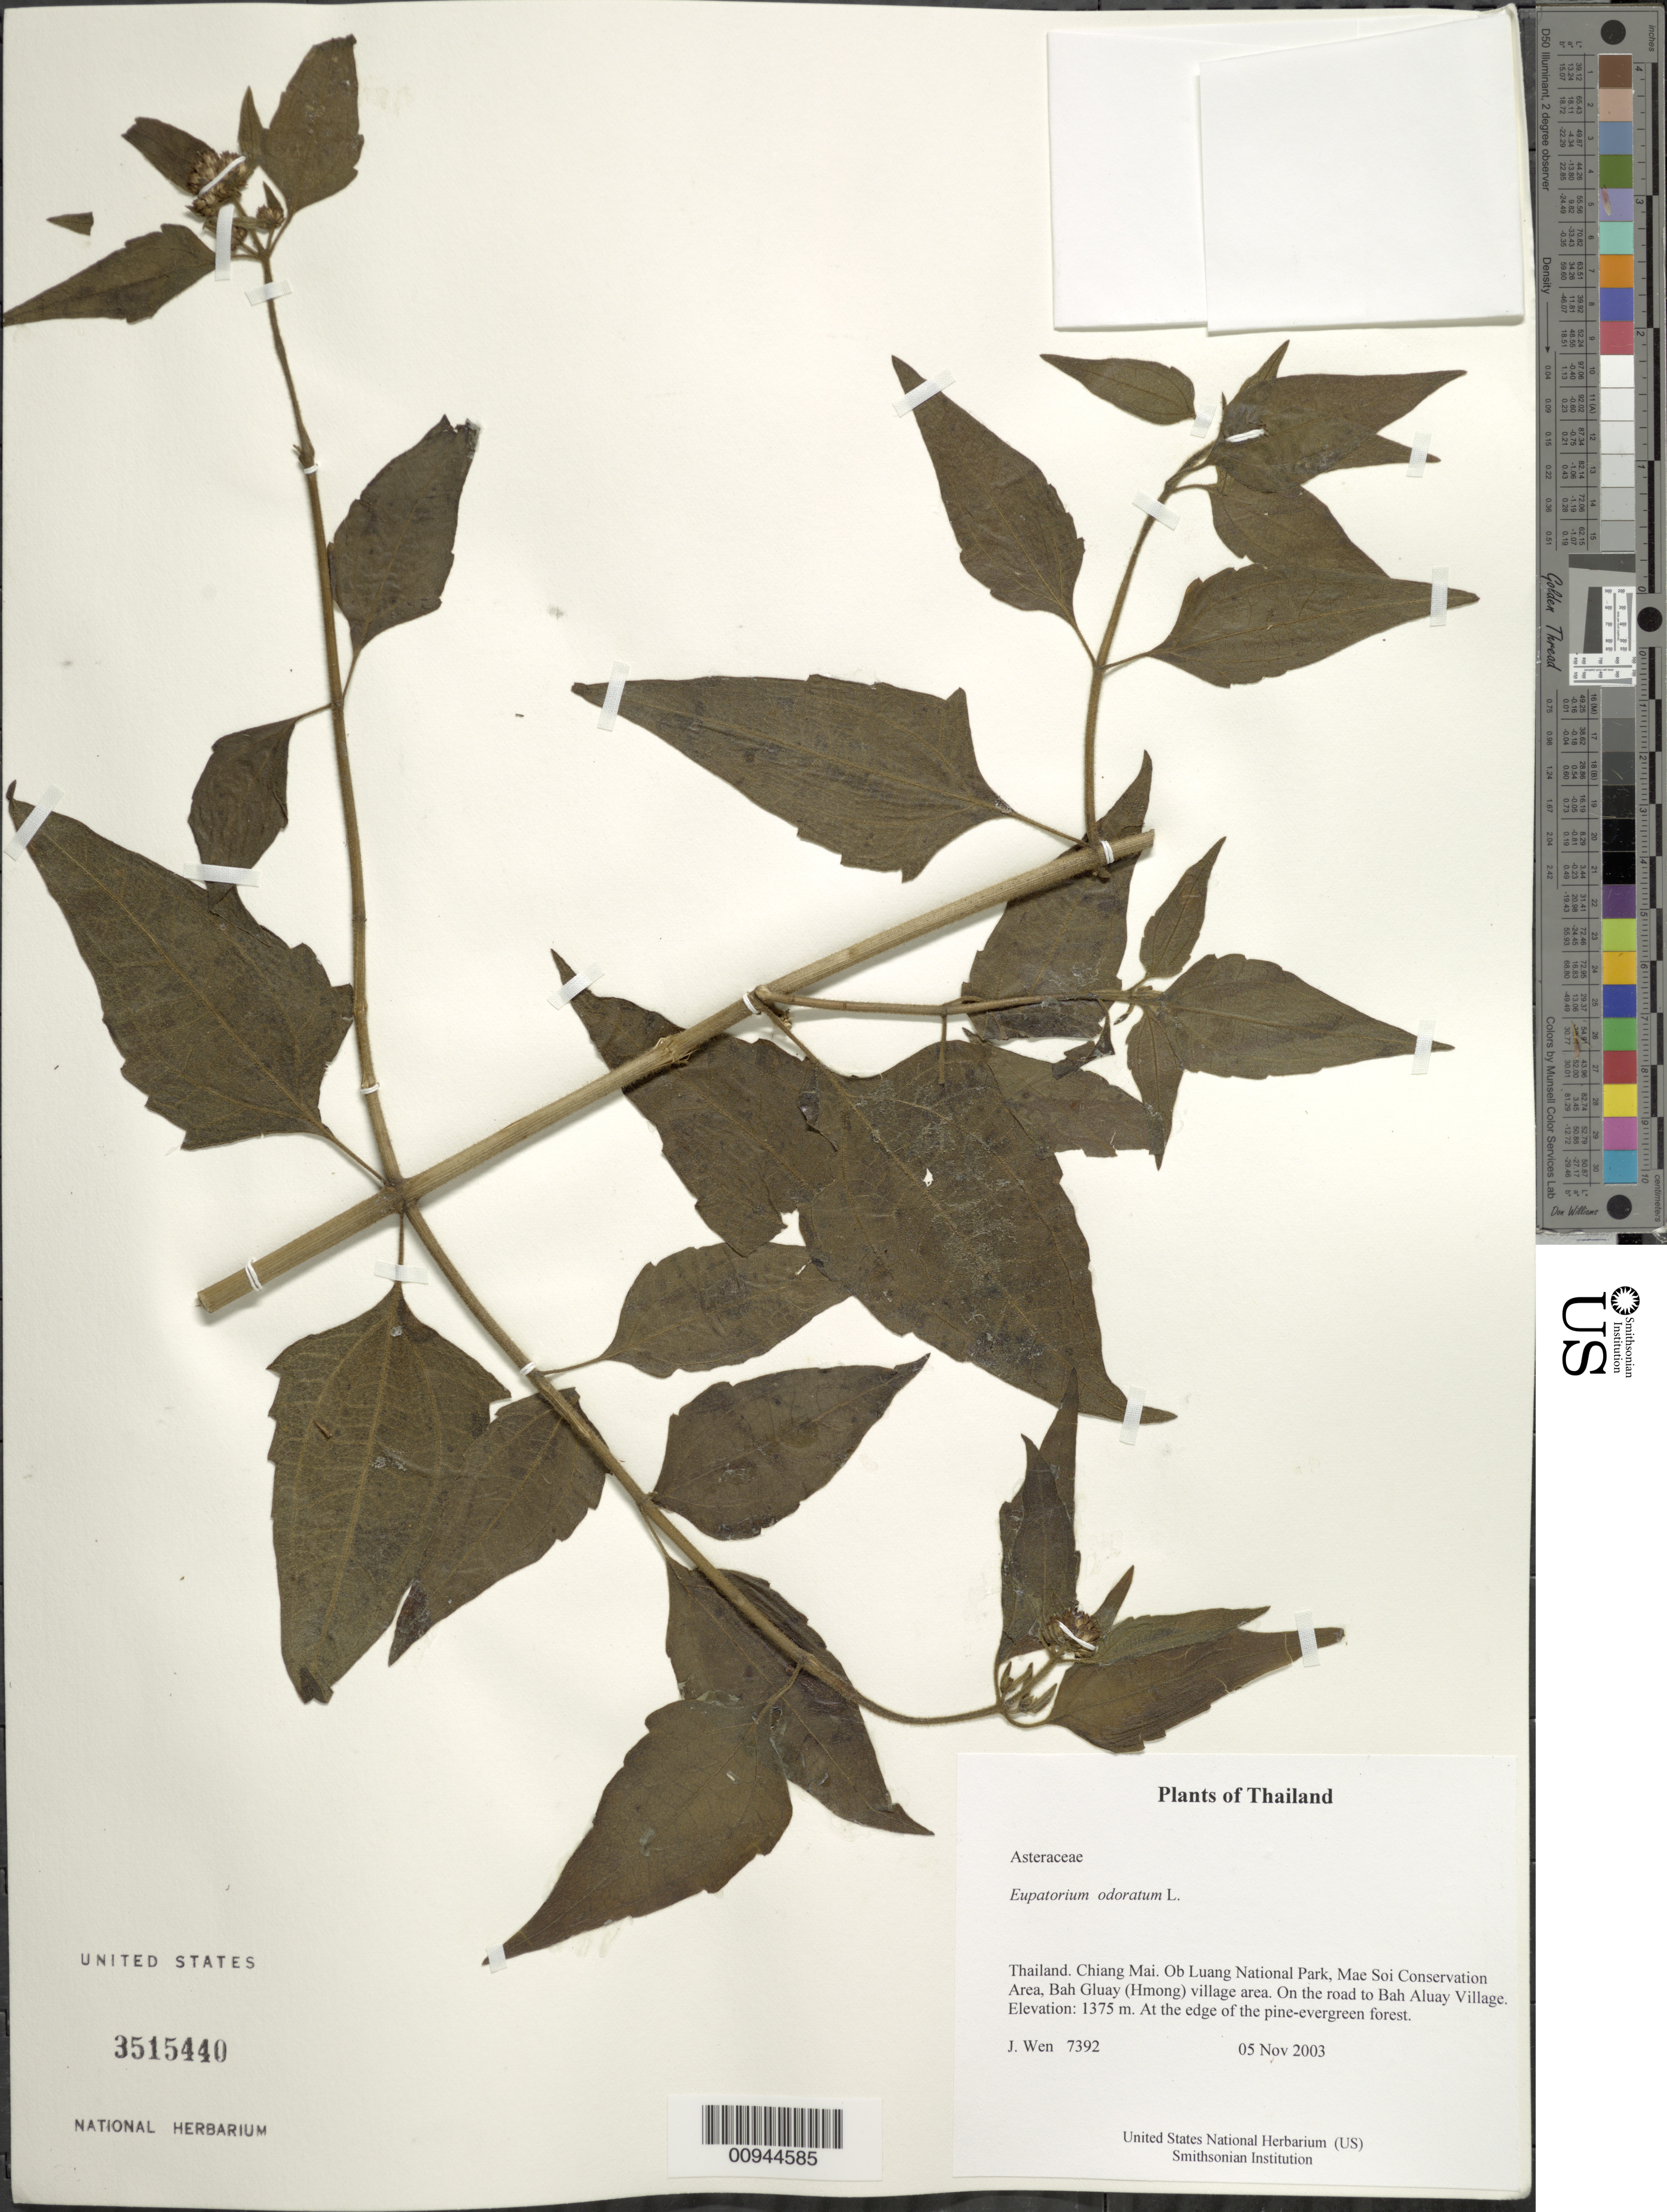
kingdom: Plantae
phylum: Tracheophyta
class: Magnoliopsida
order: Asterales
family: Asteraceae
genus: Eupatorium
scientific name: Eupatorium odoratum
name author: L.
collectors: J. Wen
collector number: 7392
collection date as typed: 05 Nov 2003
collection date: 2003-11-05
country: Thailand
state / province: Chiang Mai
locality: Ob Luang National Park, Mae Soi Conservation Area, Bah Gluay (Hmong) village area. On the road to Bah Aluay Village.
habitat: At the edge of the pine-evergreen forest.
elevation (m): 1375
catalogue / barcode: US 3515440